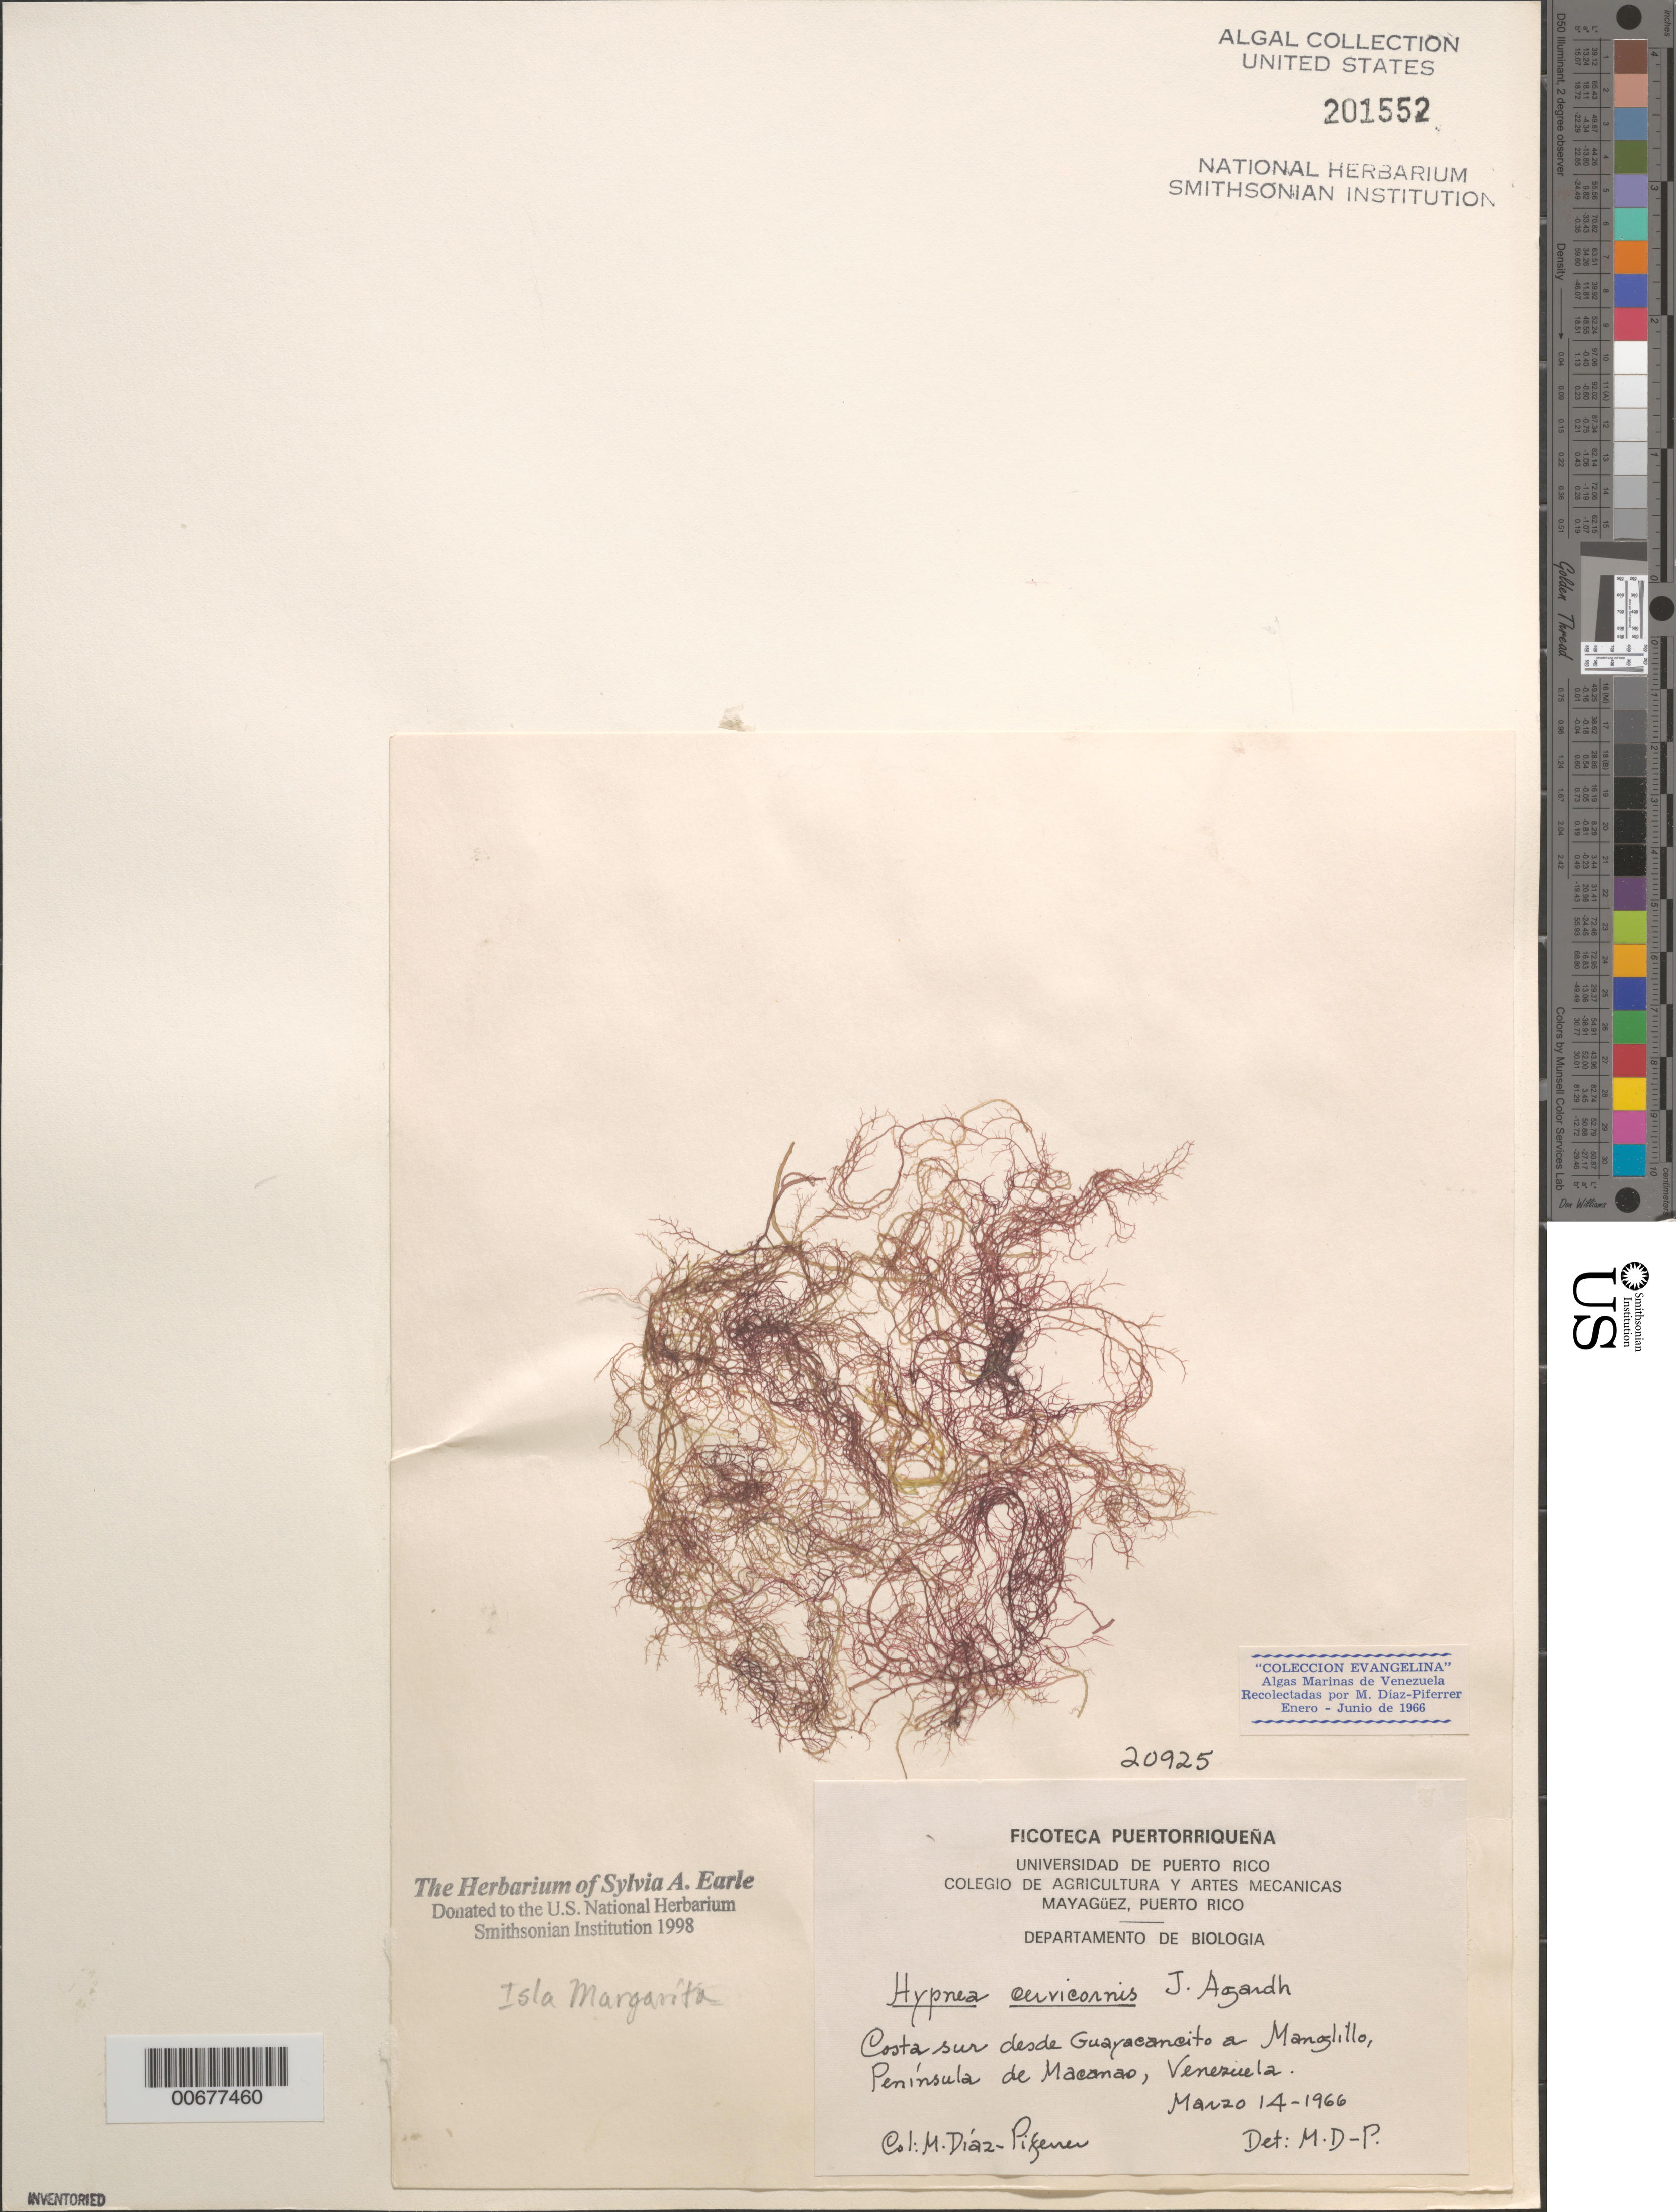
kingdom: Plantae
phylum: Rhodophyta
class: Florideophyceae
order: Gigartinales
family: Cystocloniaceae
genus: Hypnea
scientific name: Hypnea cervicornis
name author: J. Agardh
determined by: Diaz-Piferrer, M.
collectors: M. Diaz-Piferrer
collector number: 20925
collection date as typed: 14 Mar 1966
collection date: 1966-03-14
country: Venezuela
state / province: Nueva Esparta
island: Margarita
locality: Guayacaneito to Manglillo, Peninsula de Macanao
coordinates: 11 N, 64 W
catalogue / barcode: US 201552